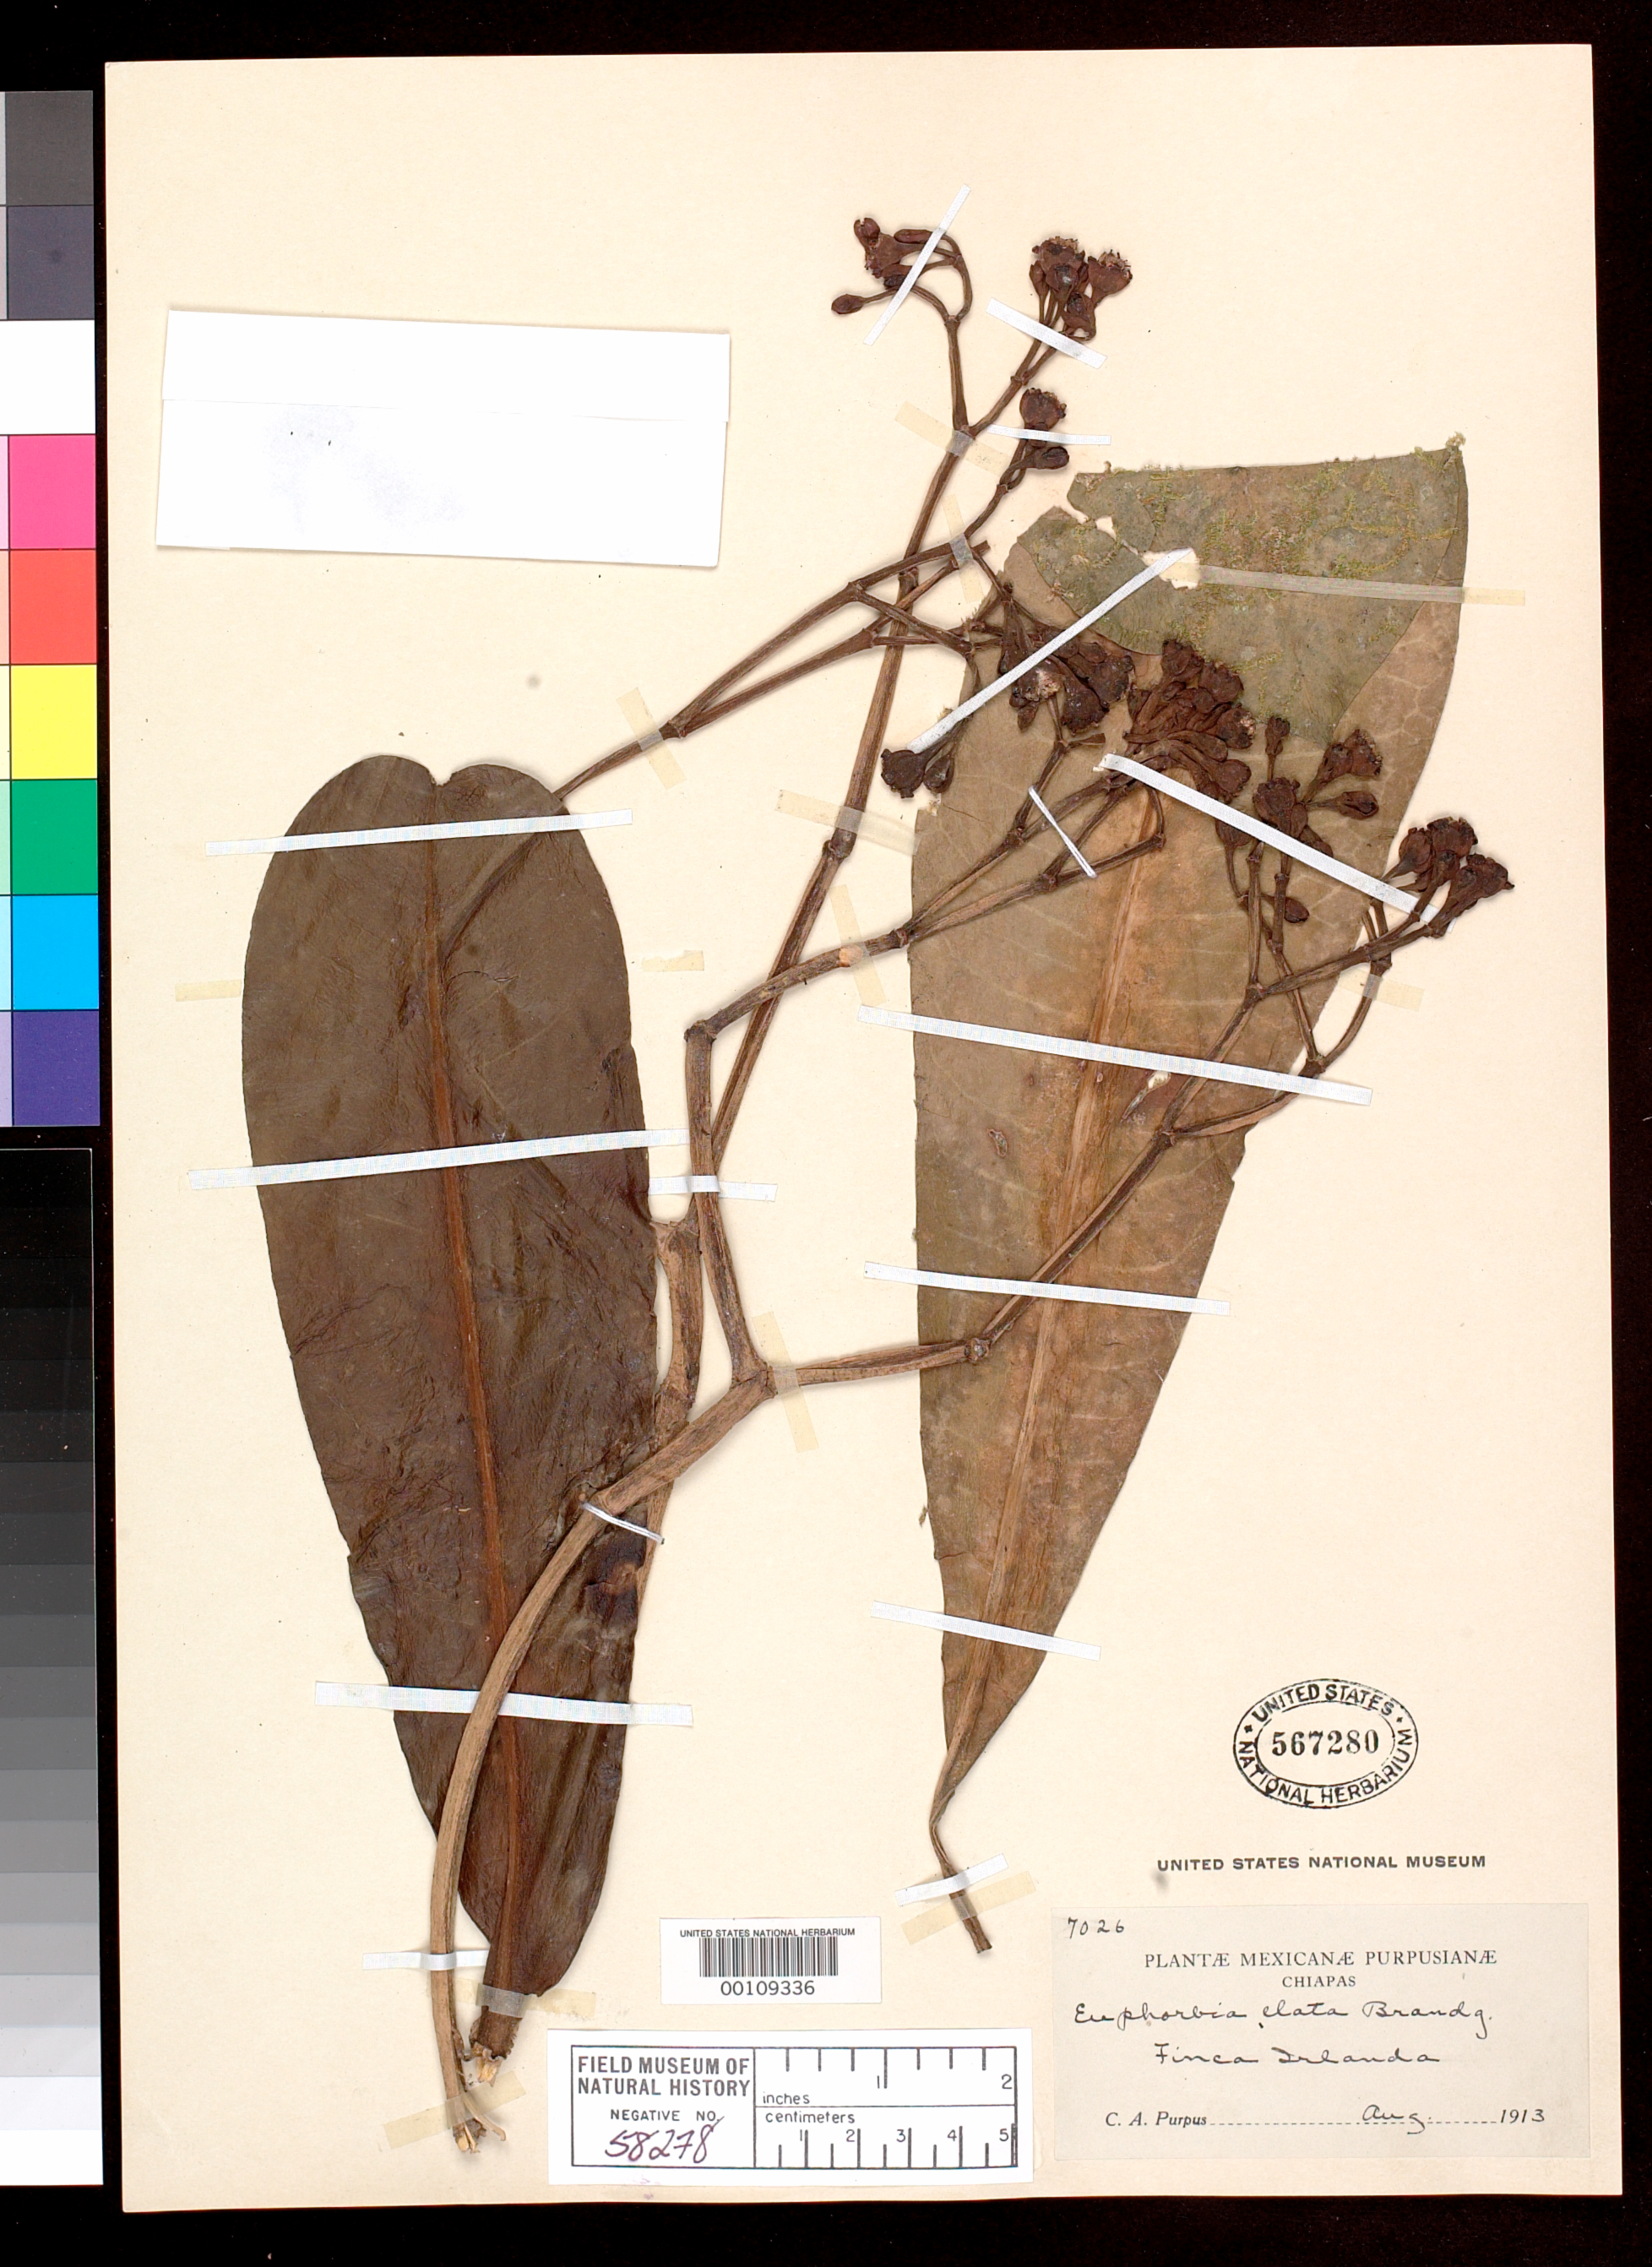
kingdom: Plantae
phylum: Tracheophyta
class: Magnoliopsida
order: Malpighiales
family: Euphorbiaceae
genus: Euphorbia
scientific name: Euphorbia elata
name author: Brandegee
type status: Isotype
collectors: C. A. Purpus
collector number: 7026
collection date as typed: Aug 1913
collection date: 1913-08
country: Mexico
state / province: Chiapas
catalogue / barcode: US 567280